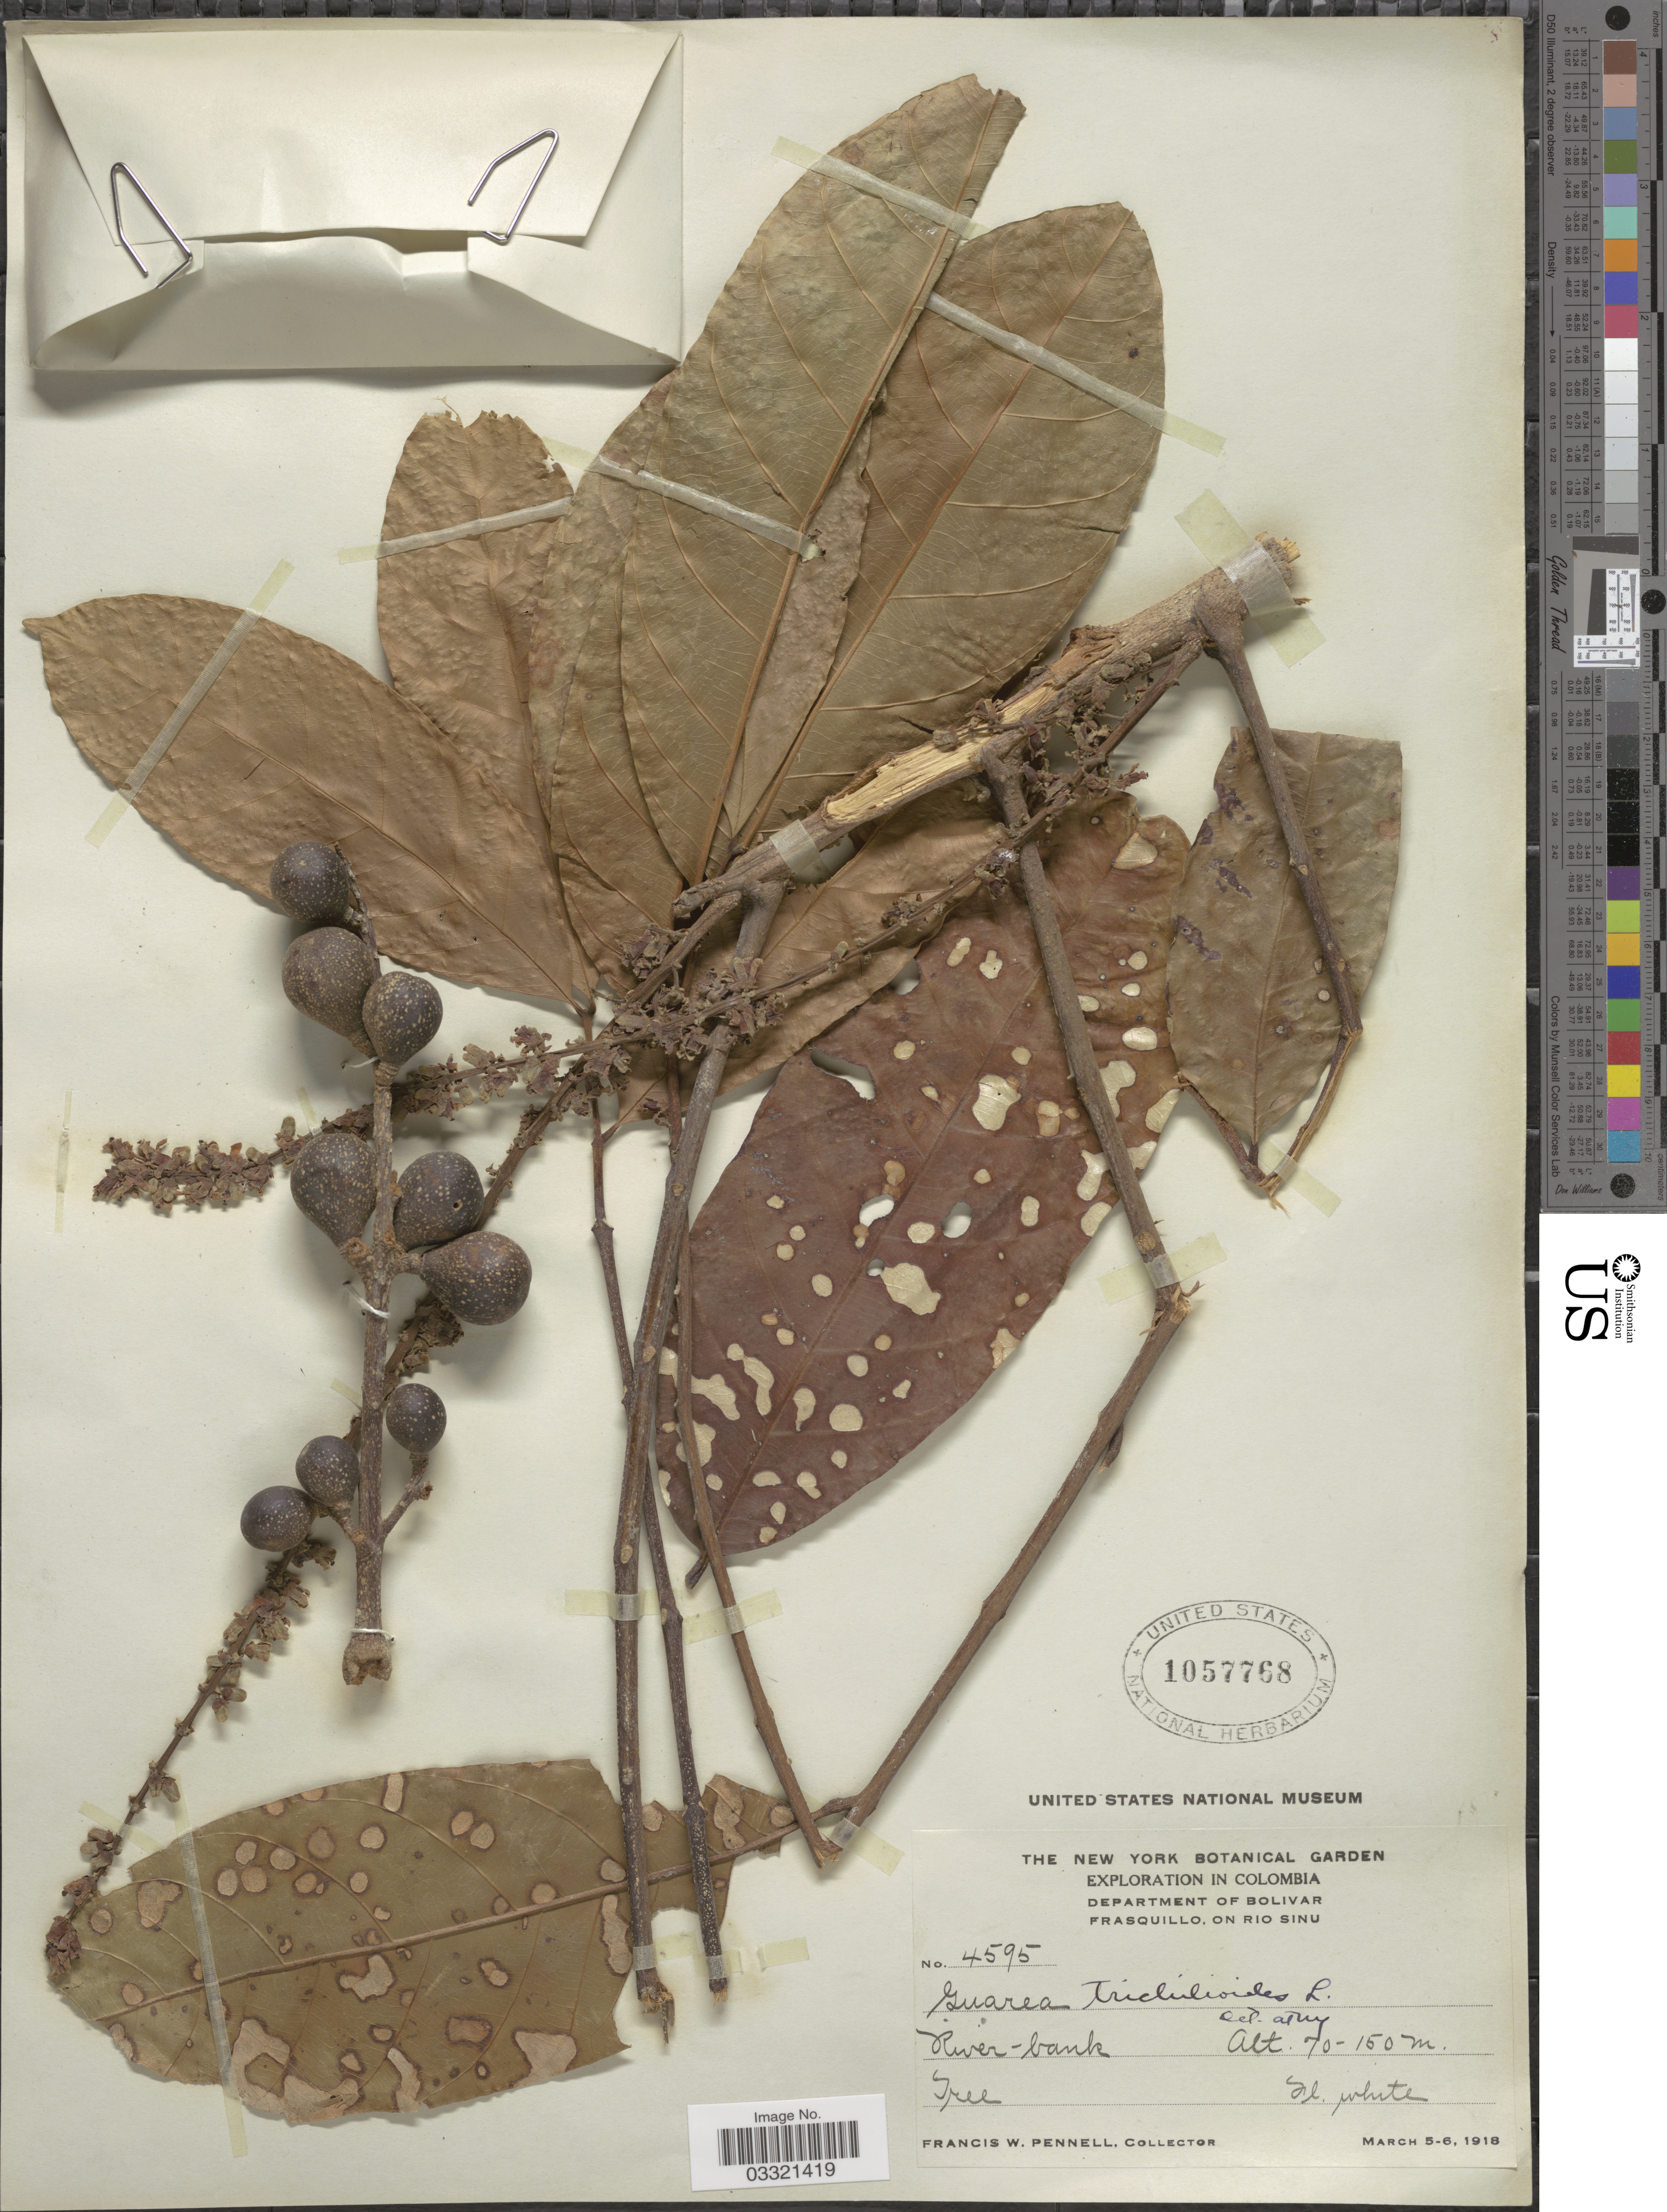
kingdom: Plantae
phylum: Tracheophyta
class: Magnoliopsida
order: Sapindales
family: Meliaceae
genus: Guarea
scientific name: Guarea guidonia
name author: (L.) Sleumer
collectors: F. W. Pennell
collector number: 4595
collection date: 1918-03-05/1918-03-06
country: Colombia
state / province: Bolívar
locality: Department of Bolivar. Frasquillo, on Rio Sinu.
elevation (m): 70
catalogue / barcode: US 1057768